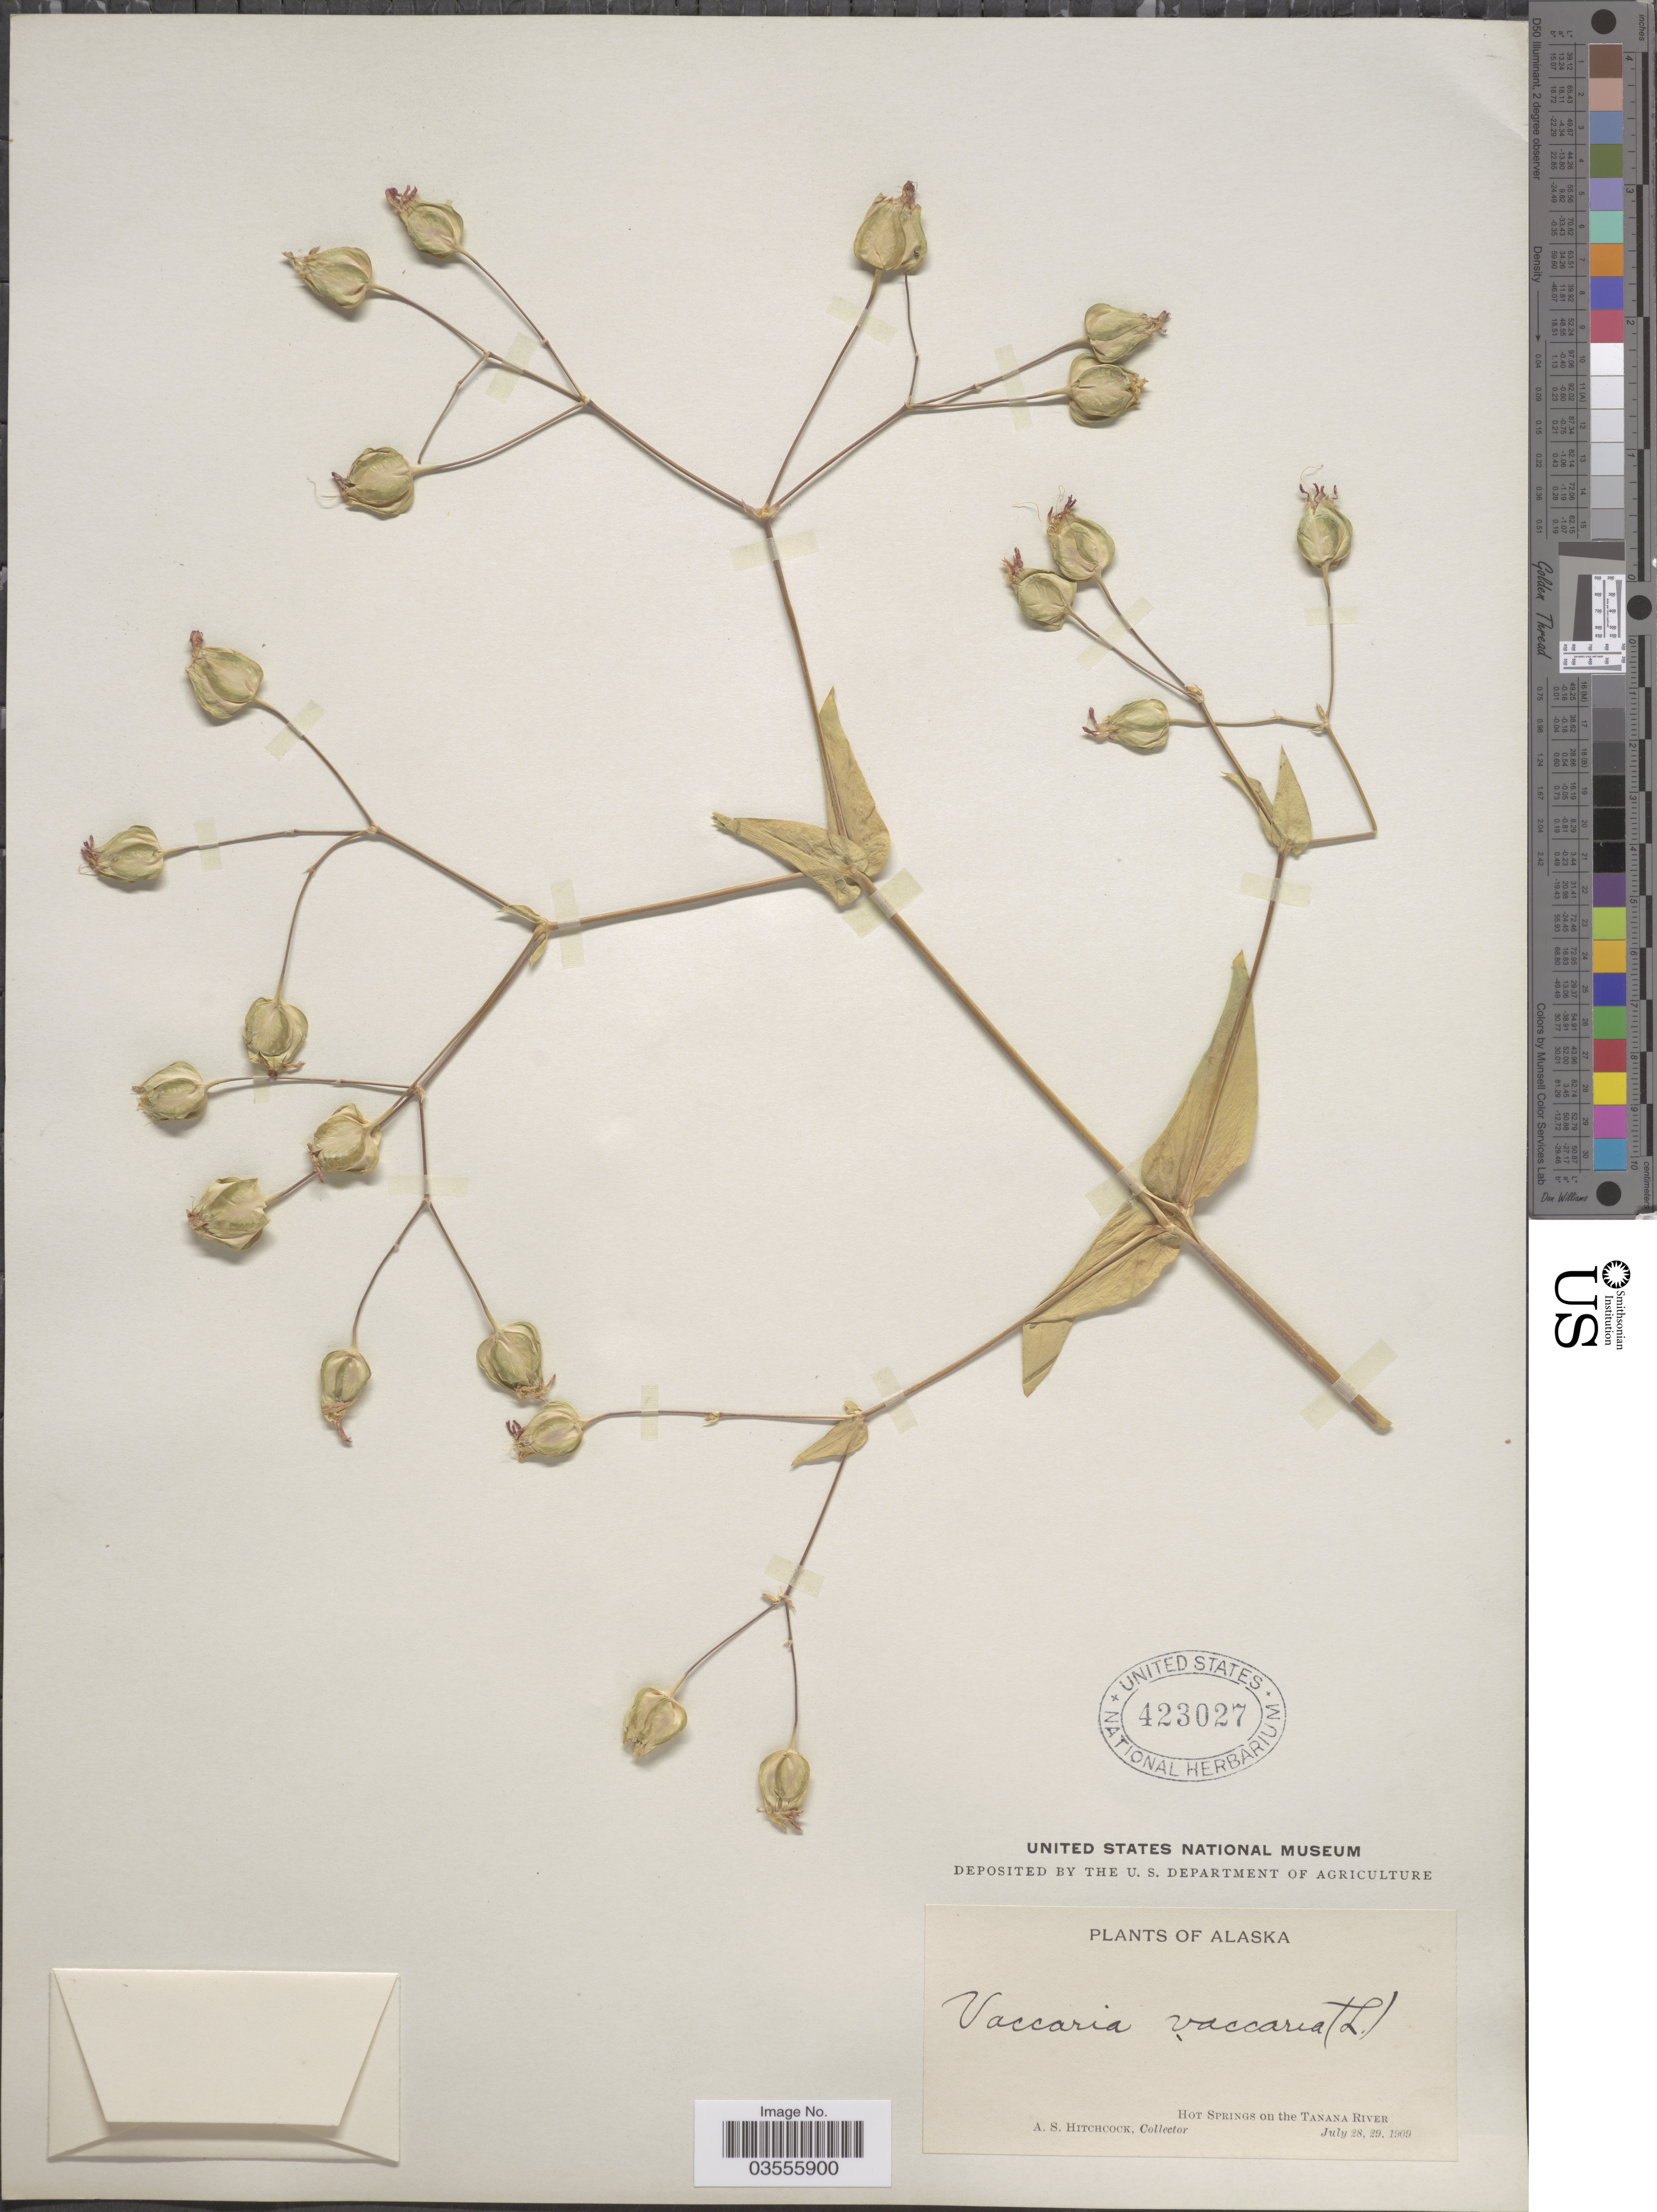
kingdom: Plantae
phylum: Tracheophyta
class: Magnoliopsida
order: Caryophyllales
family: Caryophyllaceae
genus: Vaccaria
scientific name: Vaccaria vaccaria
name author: (L.) Britton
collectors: A. S. Hitchcock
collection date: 1909-07-28/1909-07-29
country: United States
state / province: Alaska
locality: Hot Springs on the Tanana River.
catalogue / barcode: US 423027